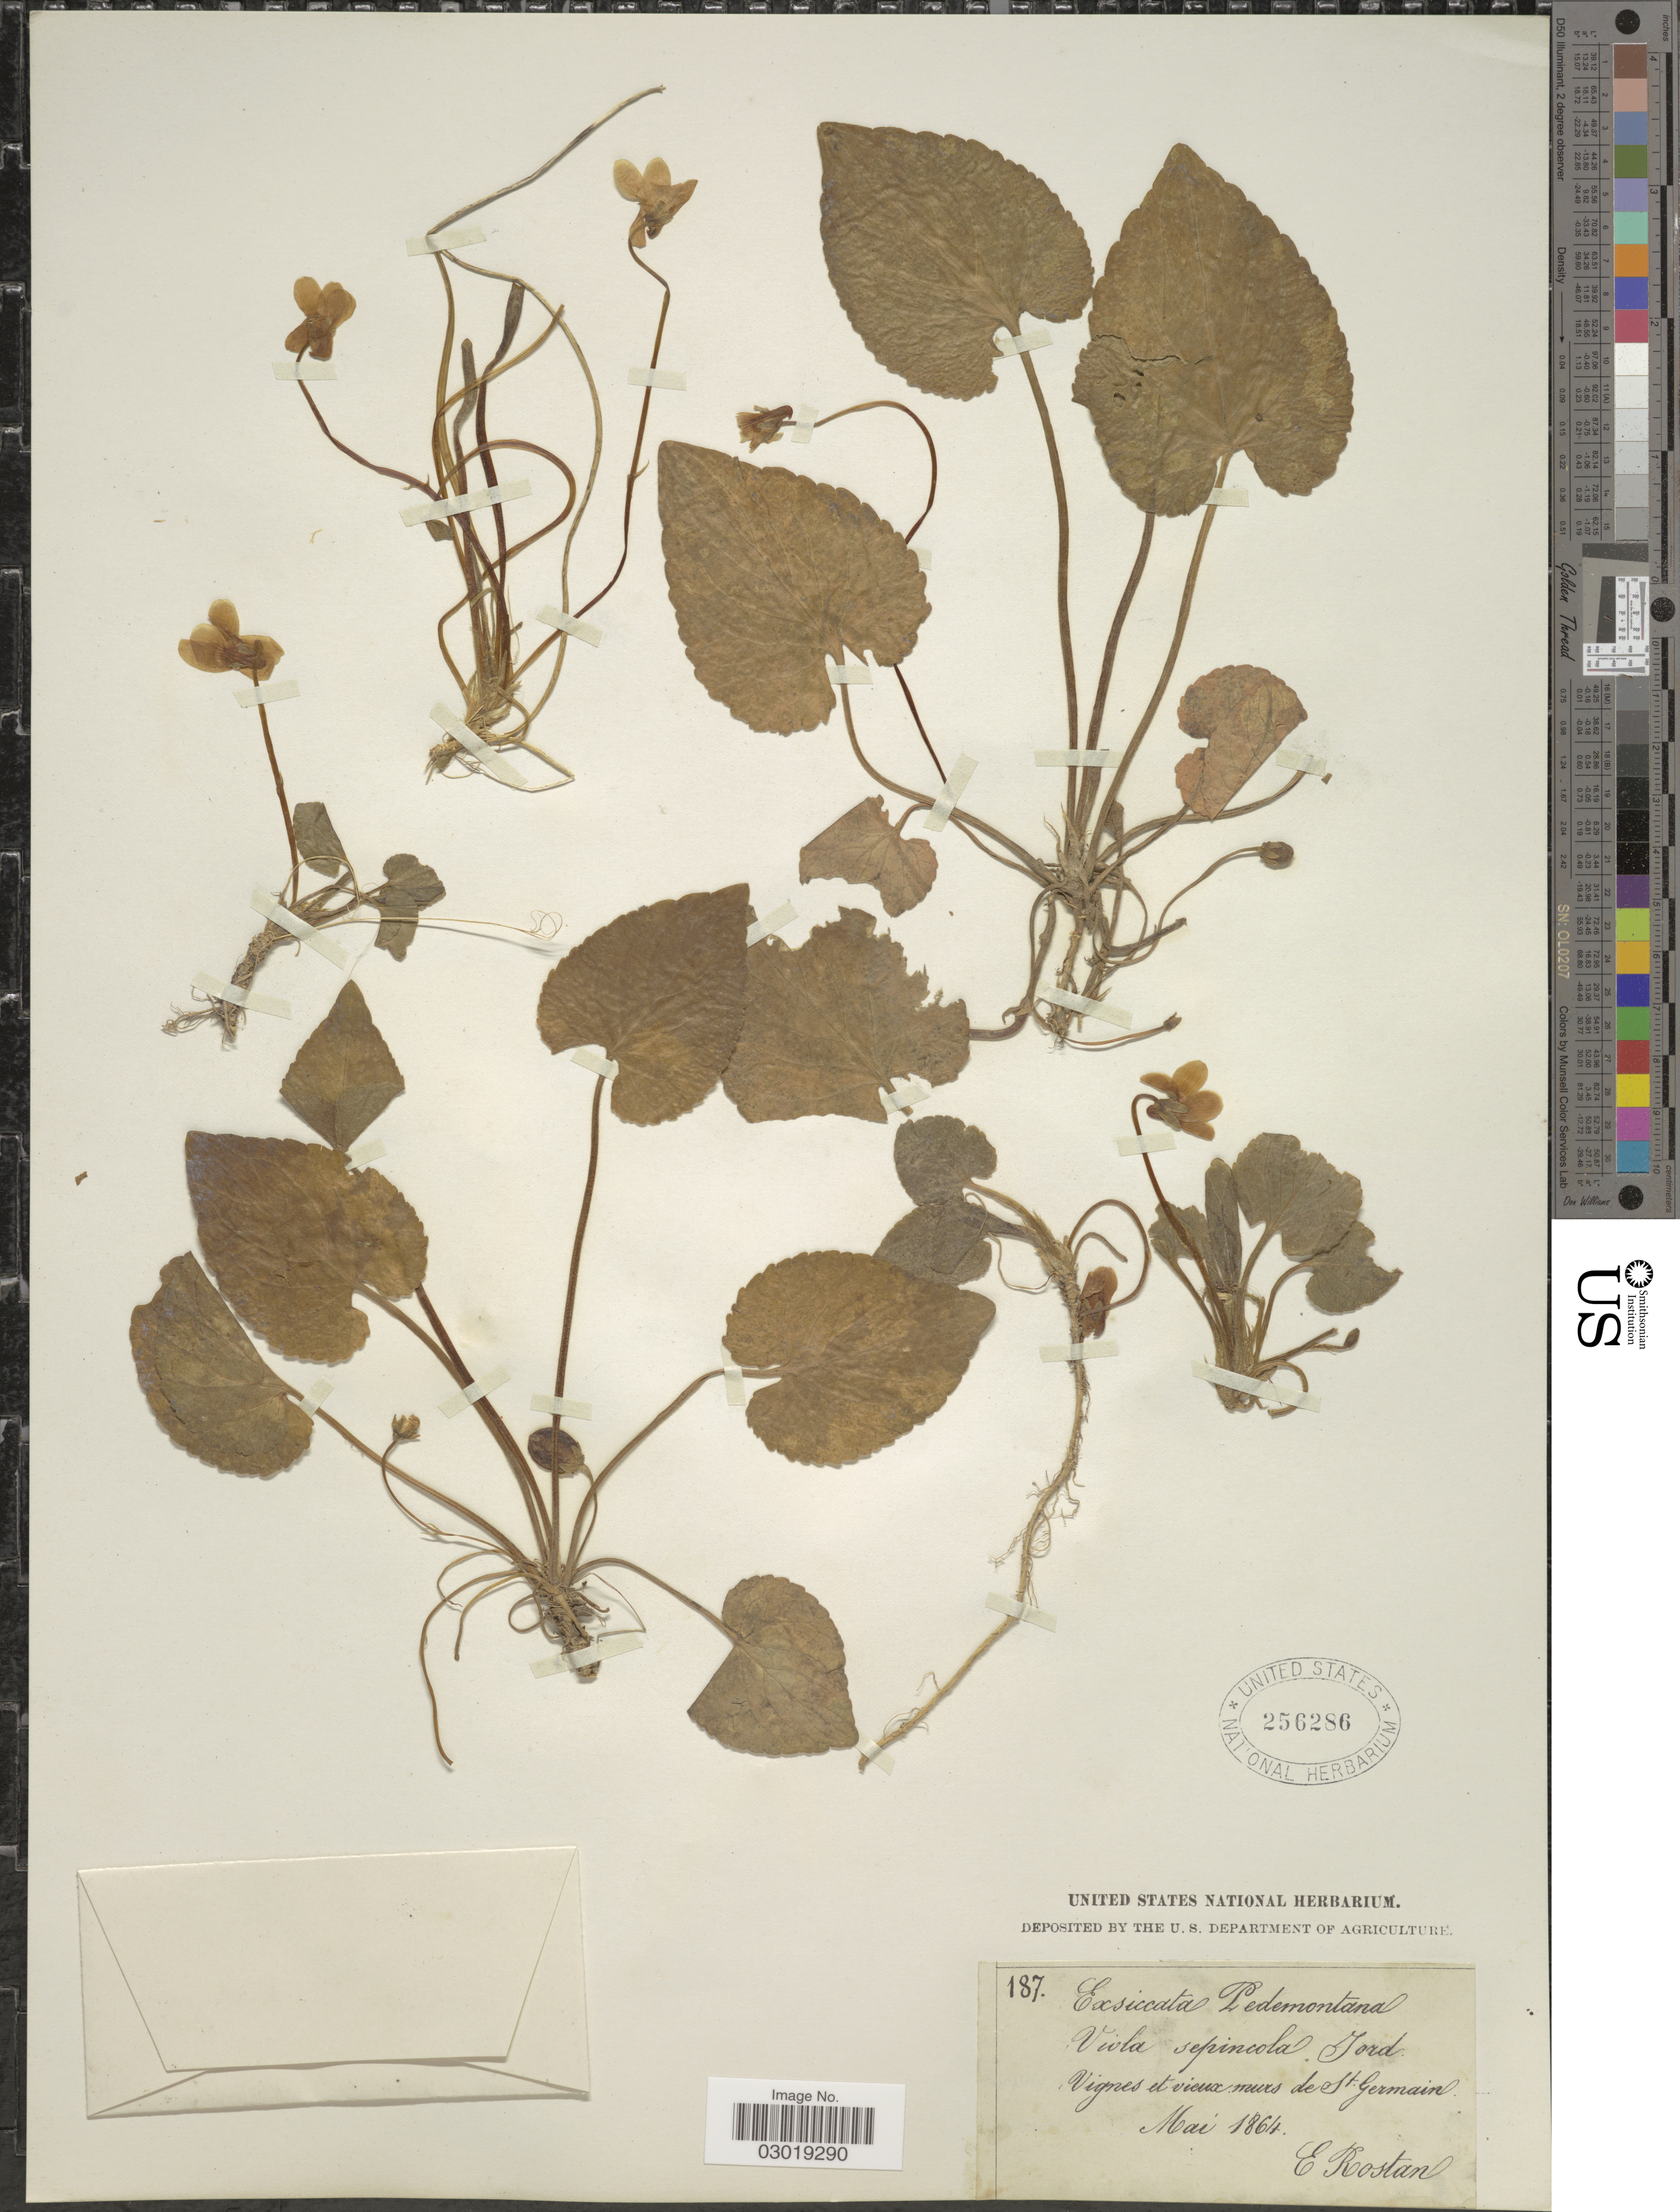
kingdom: Plantae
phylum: Tracheophyta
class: Magnoliopsida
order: Malpighiales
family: Violaceae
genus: Viola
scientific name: Viola sepincola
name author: Jord.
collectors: E. Rostan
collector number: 187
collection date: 1864-05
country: Italy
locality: Pedemontana, Vignes et vieux murs de St. Germain.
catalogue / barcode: US 256286